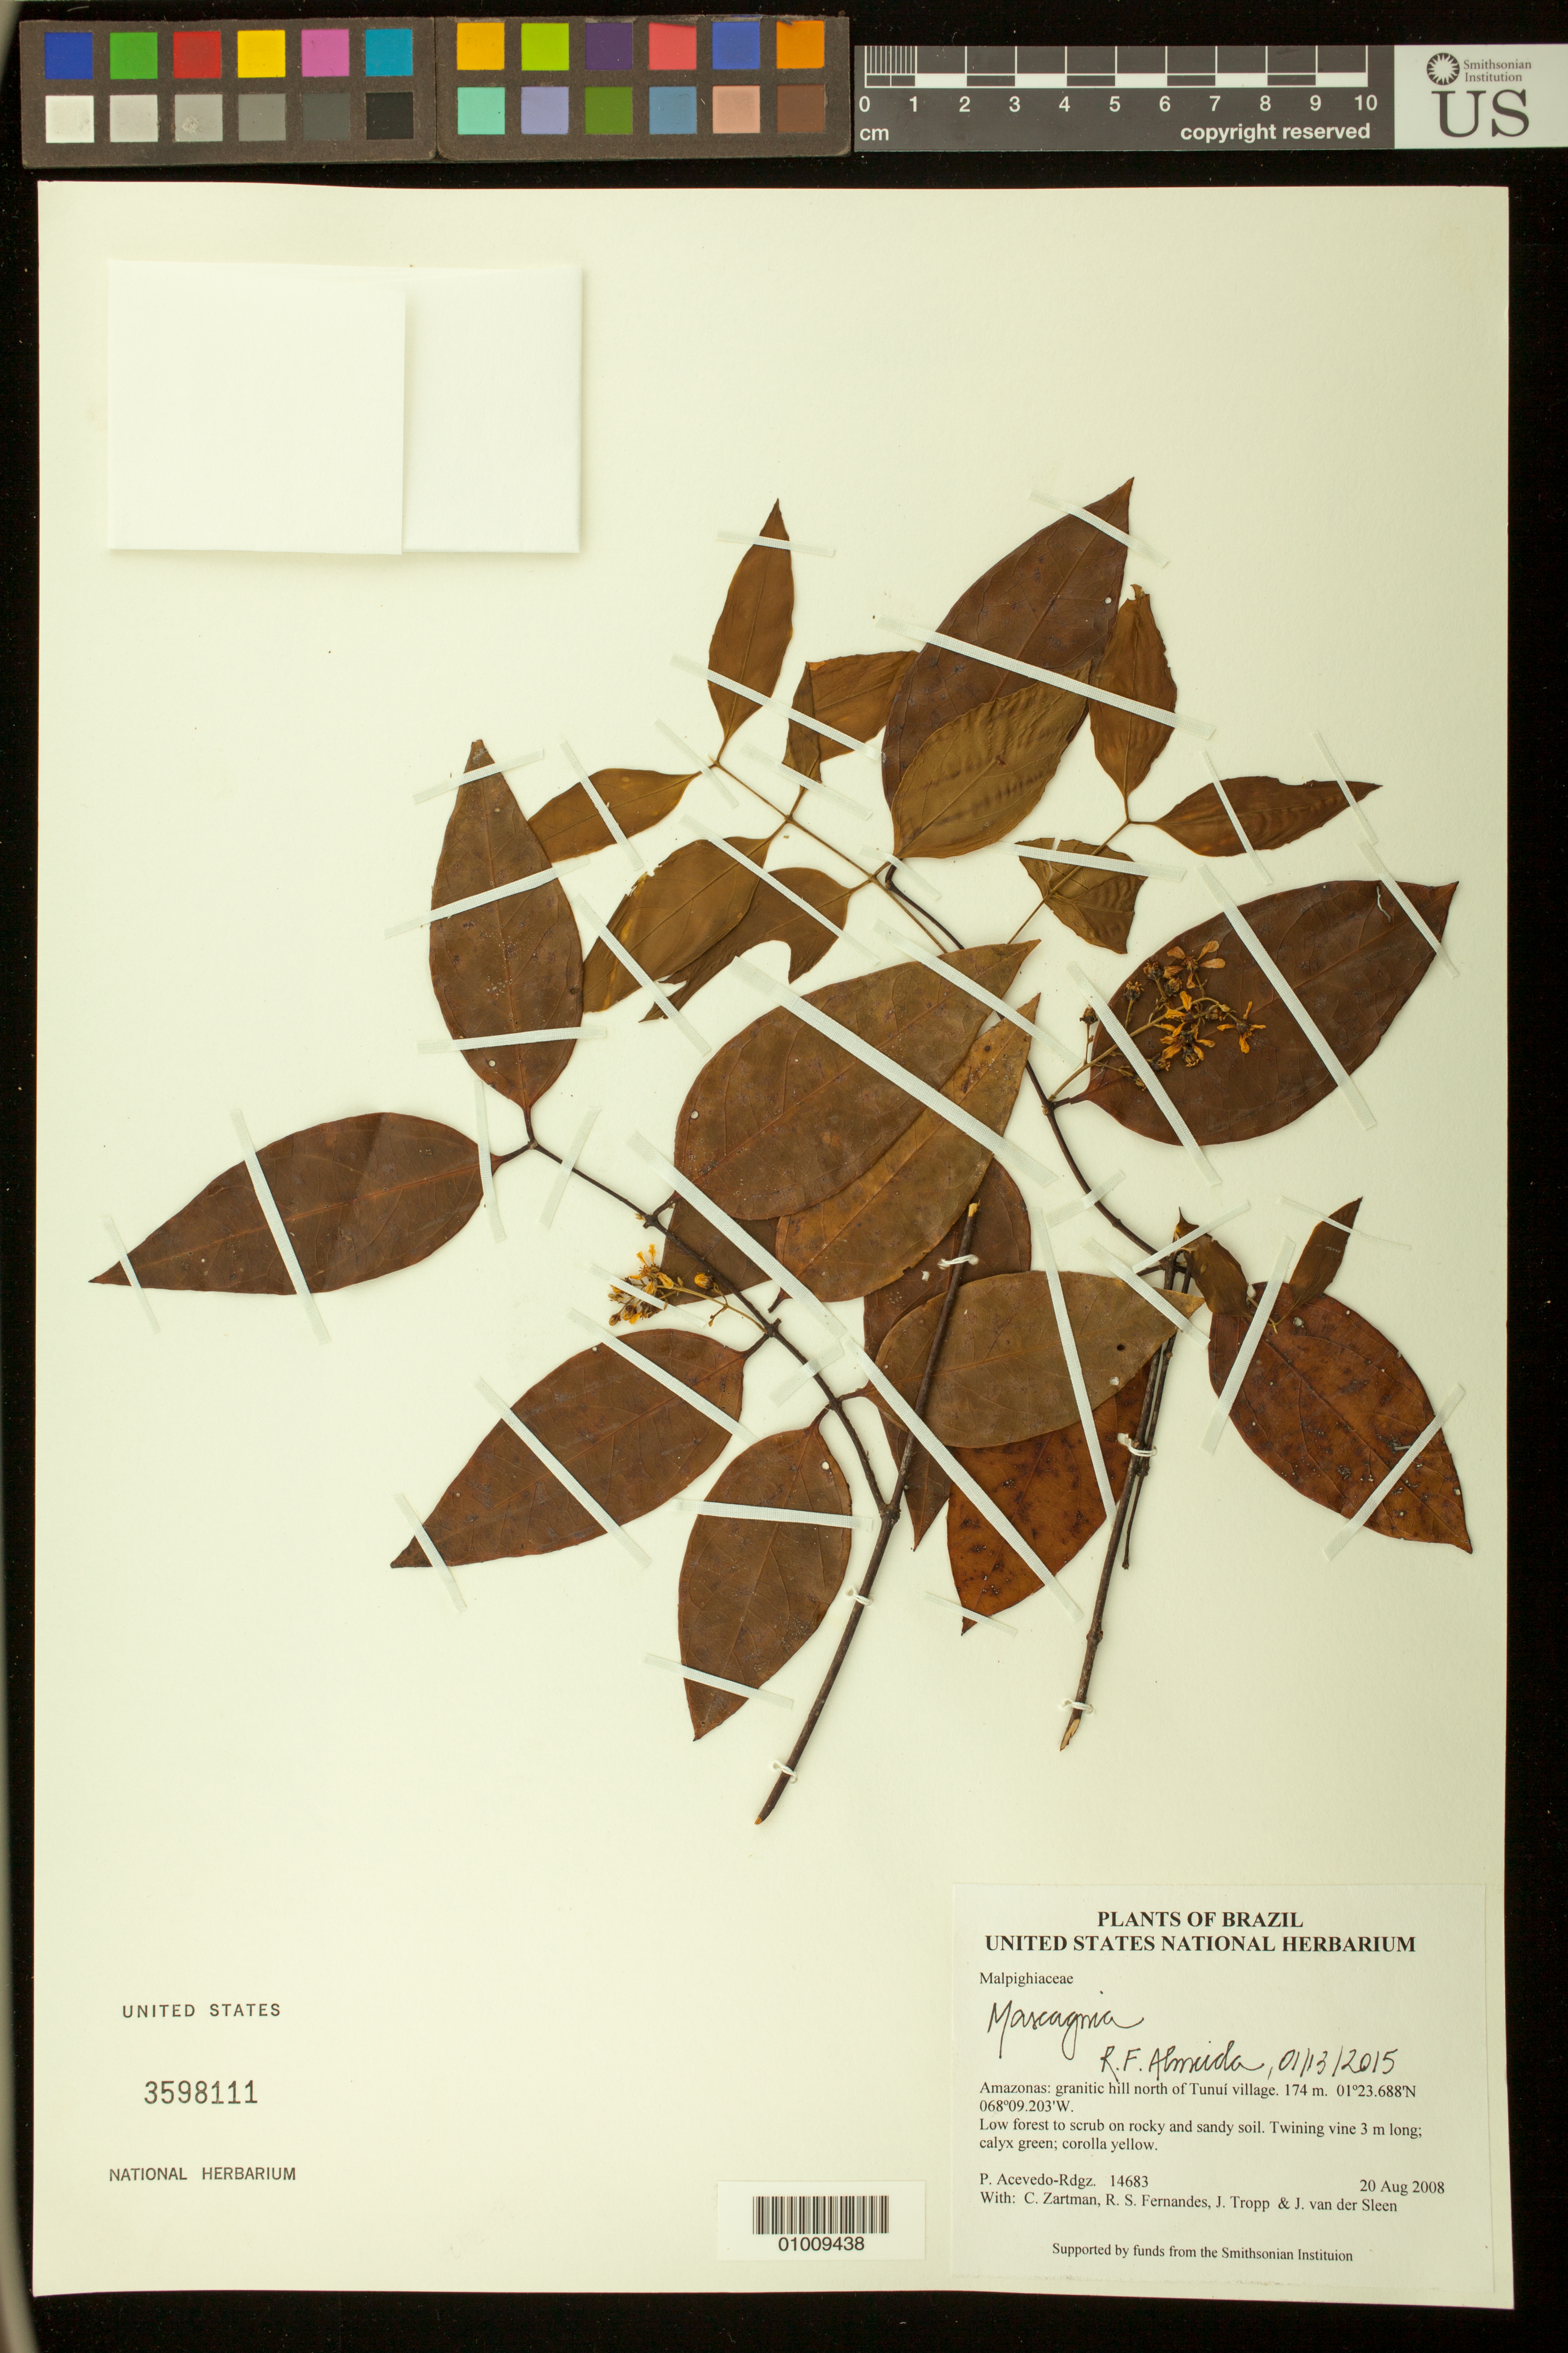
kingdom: Plantae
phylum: Tracheophyta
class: Magnoliopsida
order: Malpighiales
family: Malpighiaceae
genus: Mascagnia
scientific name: Mascagnia sp.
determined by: De Almeida, R. F., (HUEFS), Universidade Estadual de Feira de Santana (BRAZIL)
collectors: P. Acevedo-Rodr., C. Zartman, R. Fernandes, J. Tropp & P. van der Sleen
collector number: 14683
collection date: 2008-08-20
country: Brazil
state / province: Amazonas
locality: Tunuí Village, granitic hill N of village.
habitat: Low forest to scrub on rocky and sandy soil.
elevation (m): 174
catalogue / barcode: US 3598111